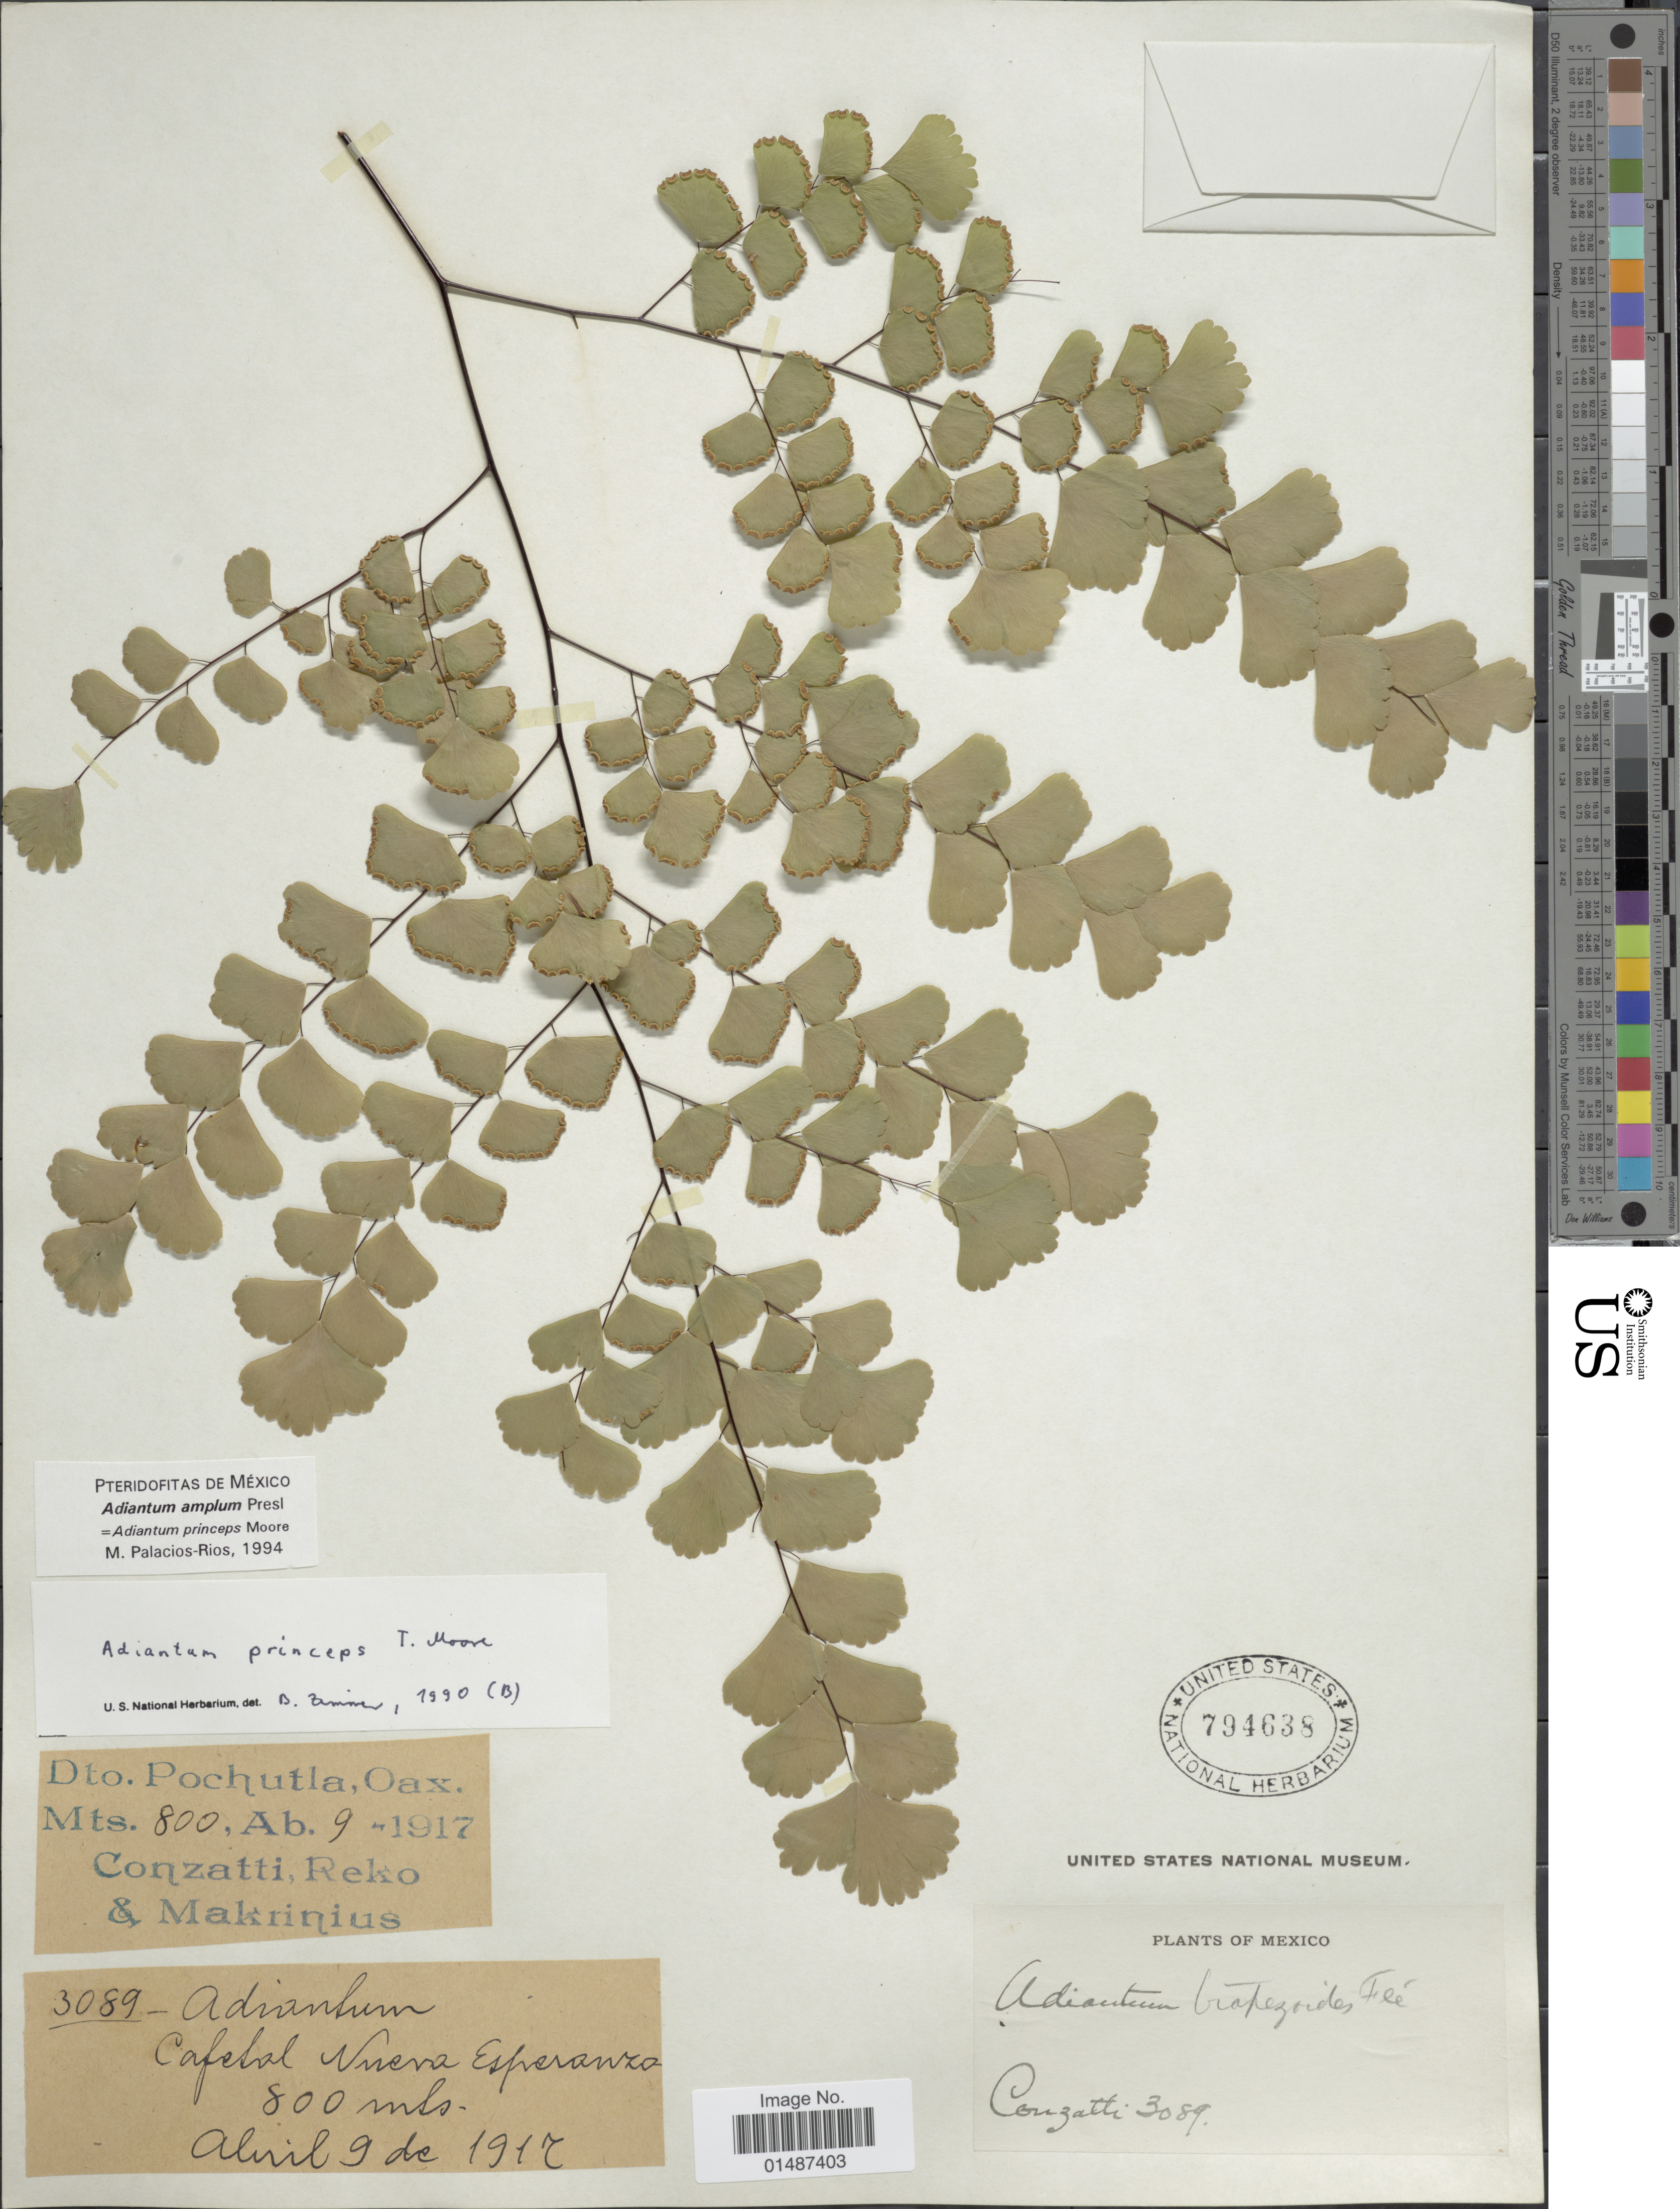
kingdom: Plantae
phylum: Tracheophyta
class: Polypodiopsida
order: Polypodiales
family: Pteridaceae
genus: Adiantum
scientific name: Adiantum amplum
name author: C. Presl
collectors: Conzatti, --, -. Reko & -. Makrinius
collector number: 3089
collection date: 1917-04-09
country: Mexico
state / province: Oaxaca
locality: Dto. Pochutla. Cafetal Nueva Esperanza.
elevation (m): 800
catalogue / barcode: US 794638